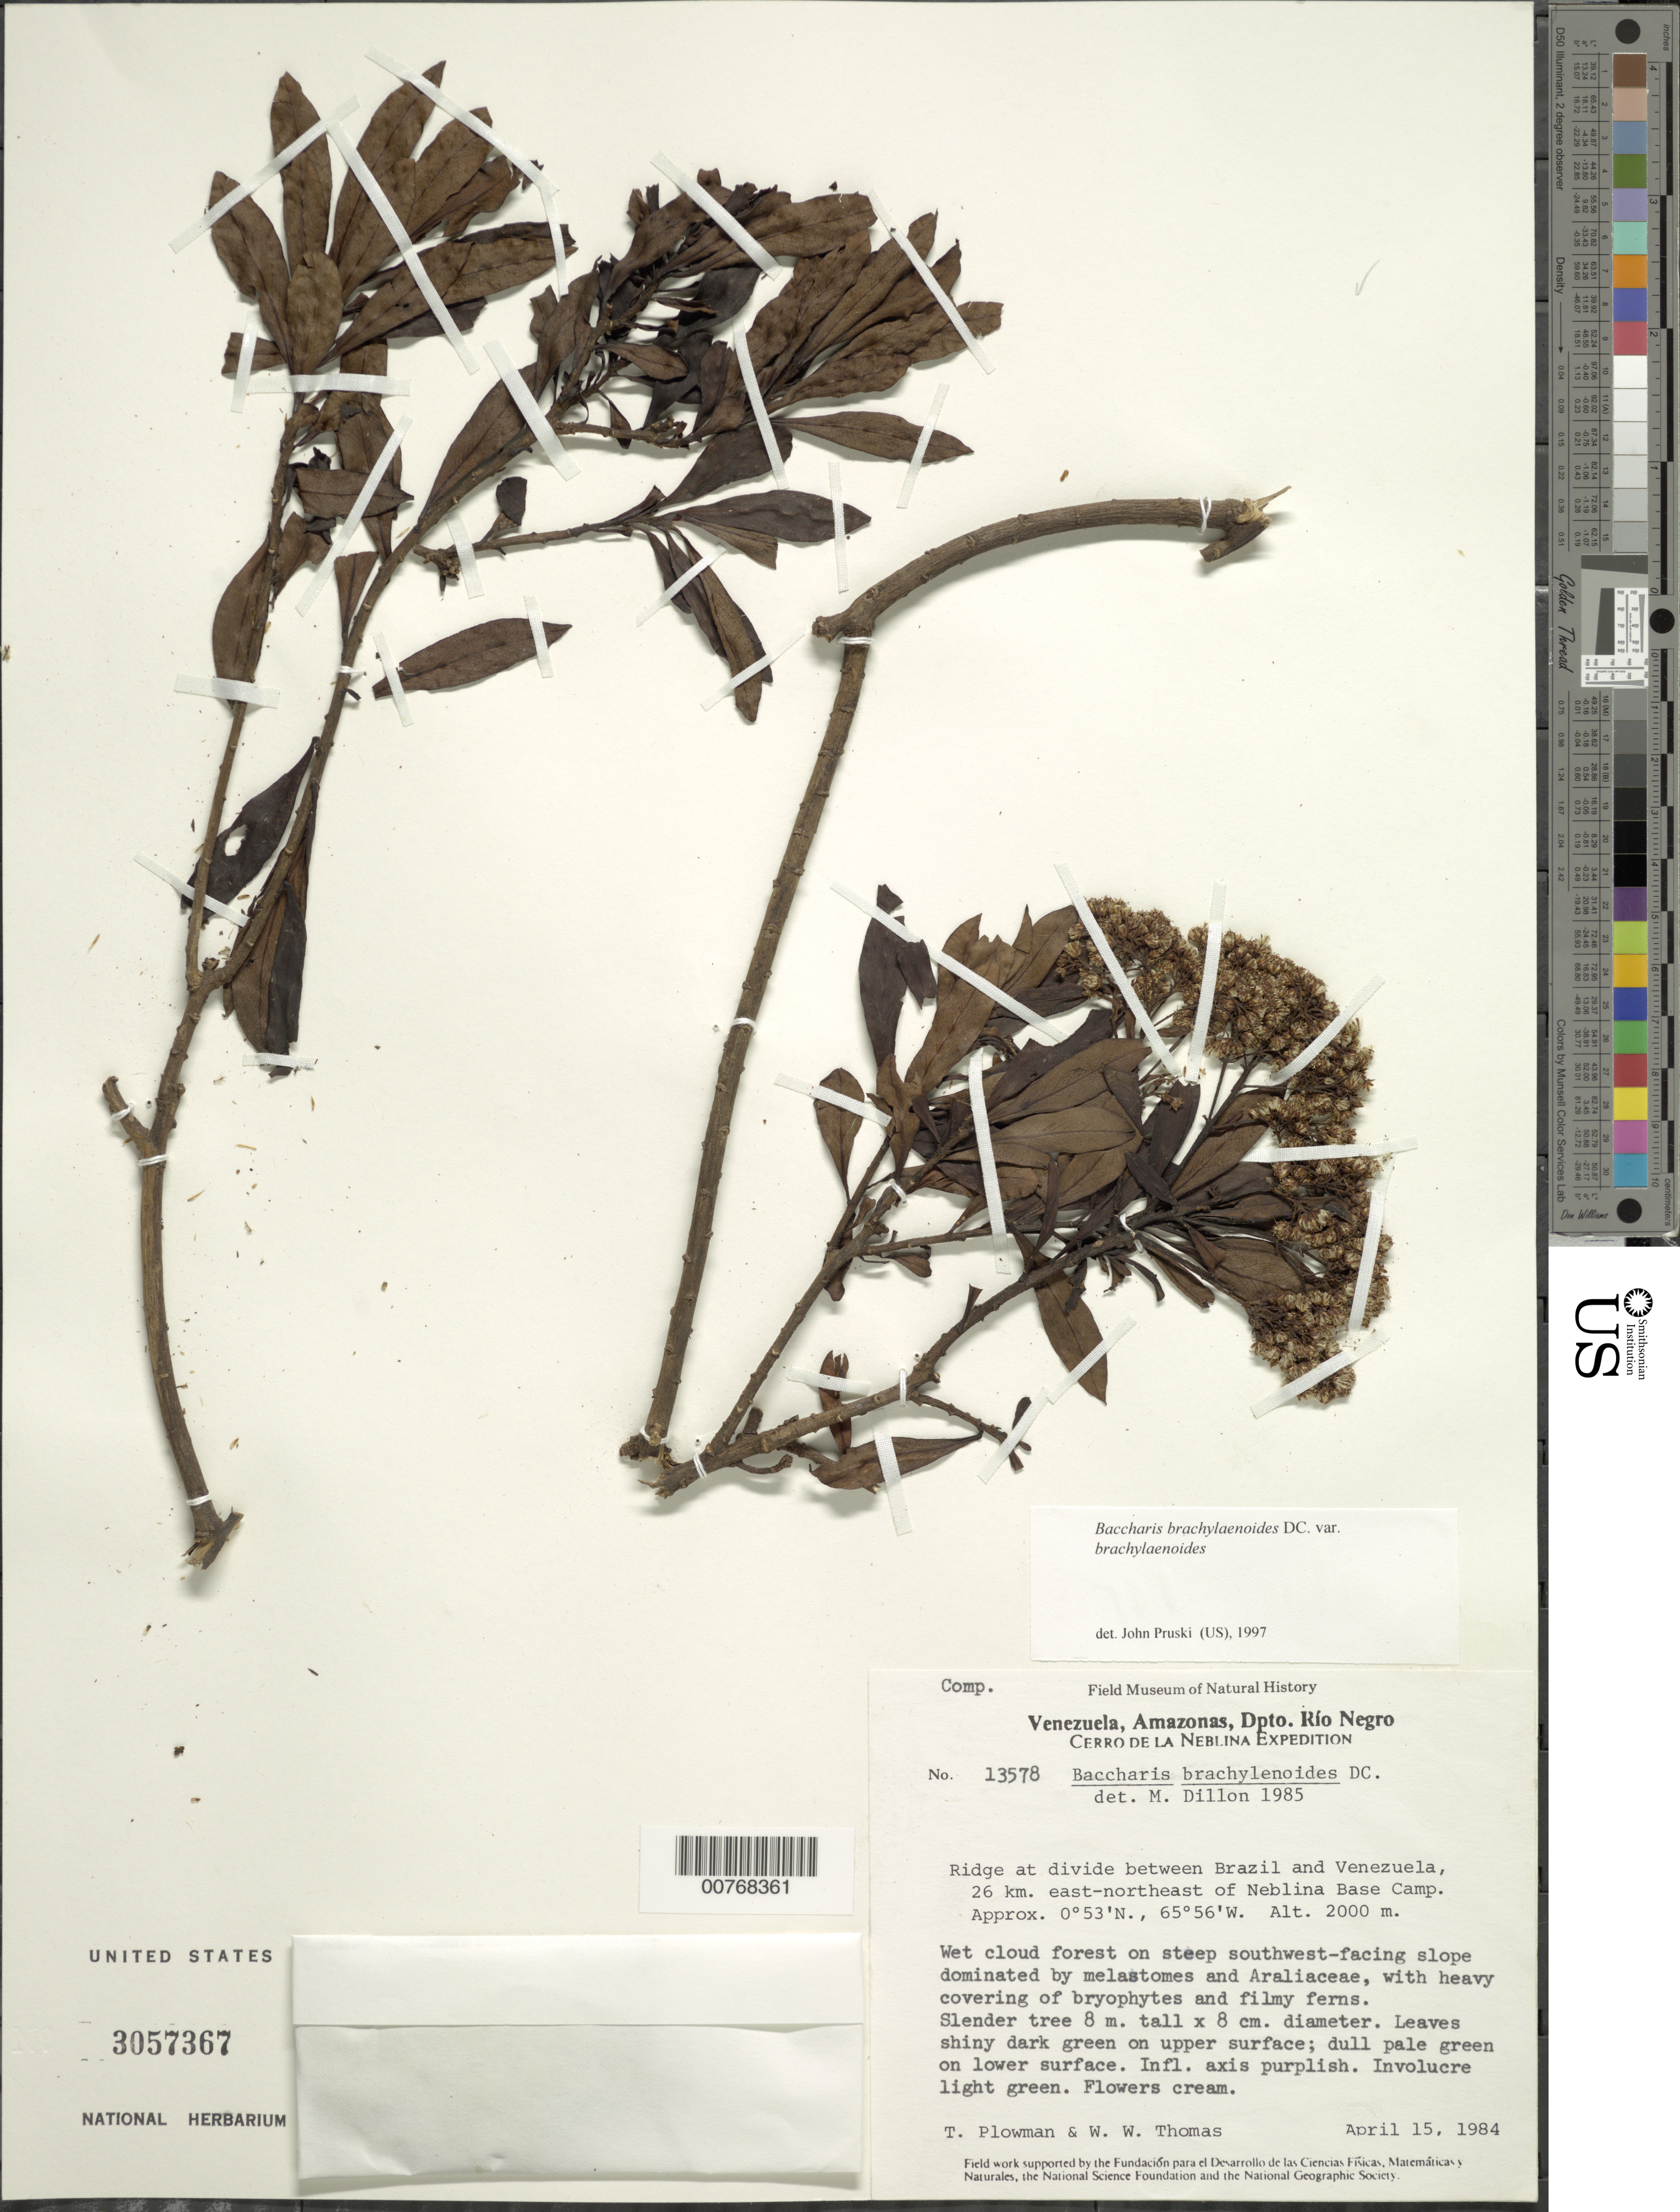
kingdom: Plantae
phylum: Tracheophyta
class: Magnoliopsida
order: Asterales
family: Asteraceae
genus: Baccharis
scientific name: Baccharis brachylaenoides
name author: DC.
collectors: T. Plowman & W. W. Thomas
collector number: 13578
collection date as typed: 15-Apr-84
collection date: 1984-04-15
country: Venezuela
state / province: Amazonas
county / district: Río Negro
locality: Cerro de La Neblina, ridge at divide between Brazil & Venezuela, 26 km ENE of Neblina base camp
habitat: Wet cloud forest on steep SW facing slope dominated by melastomes and Araliaceae, with heave covering of bryophytes and filmy ferns.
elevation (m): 2000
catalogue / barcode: US 3057367